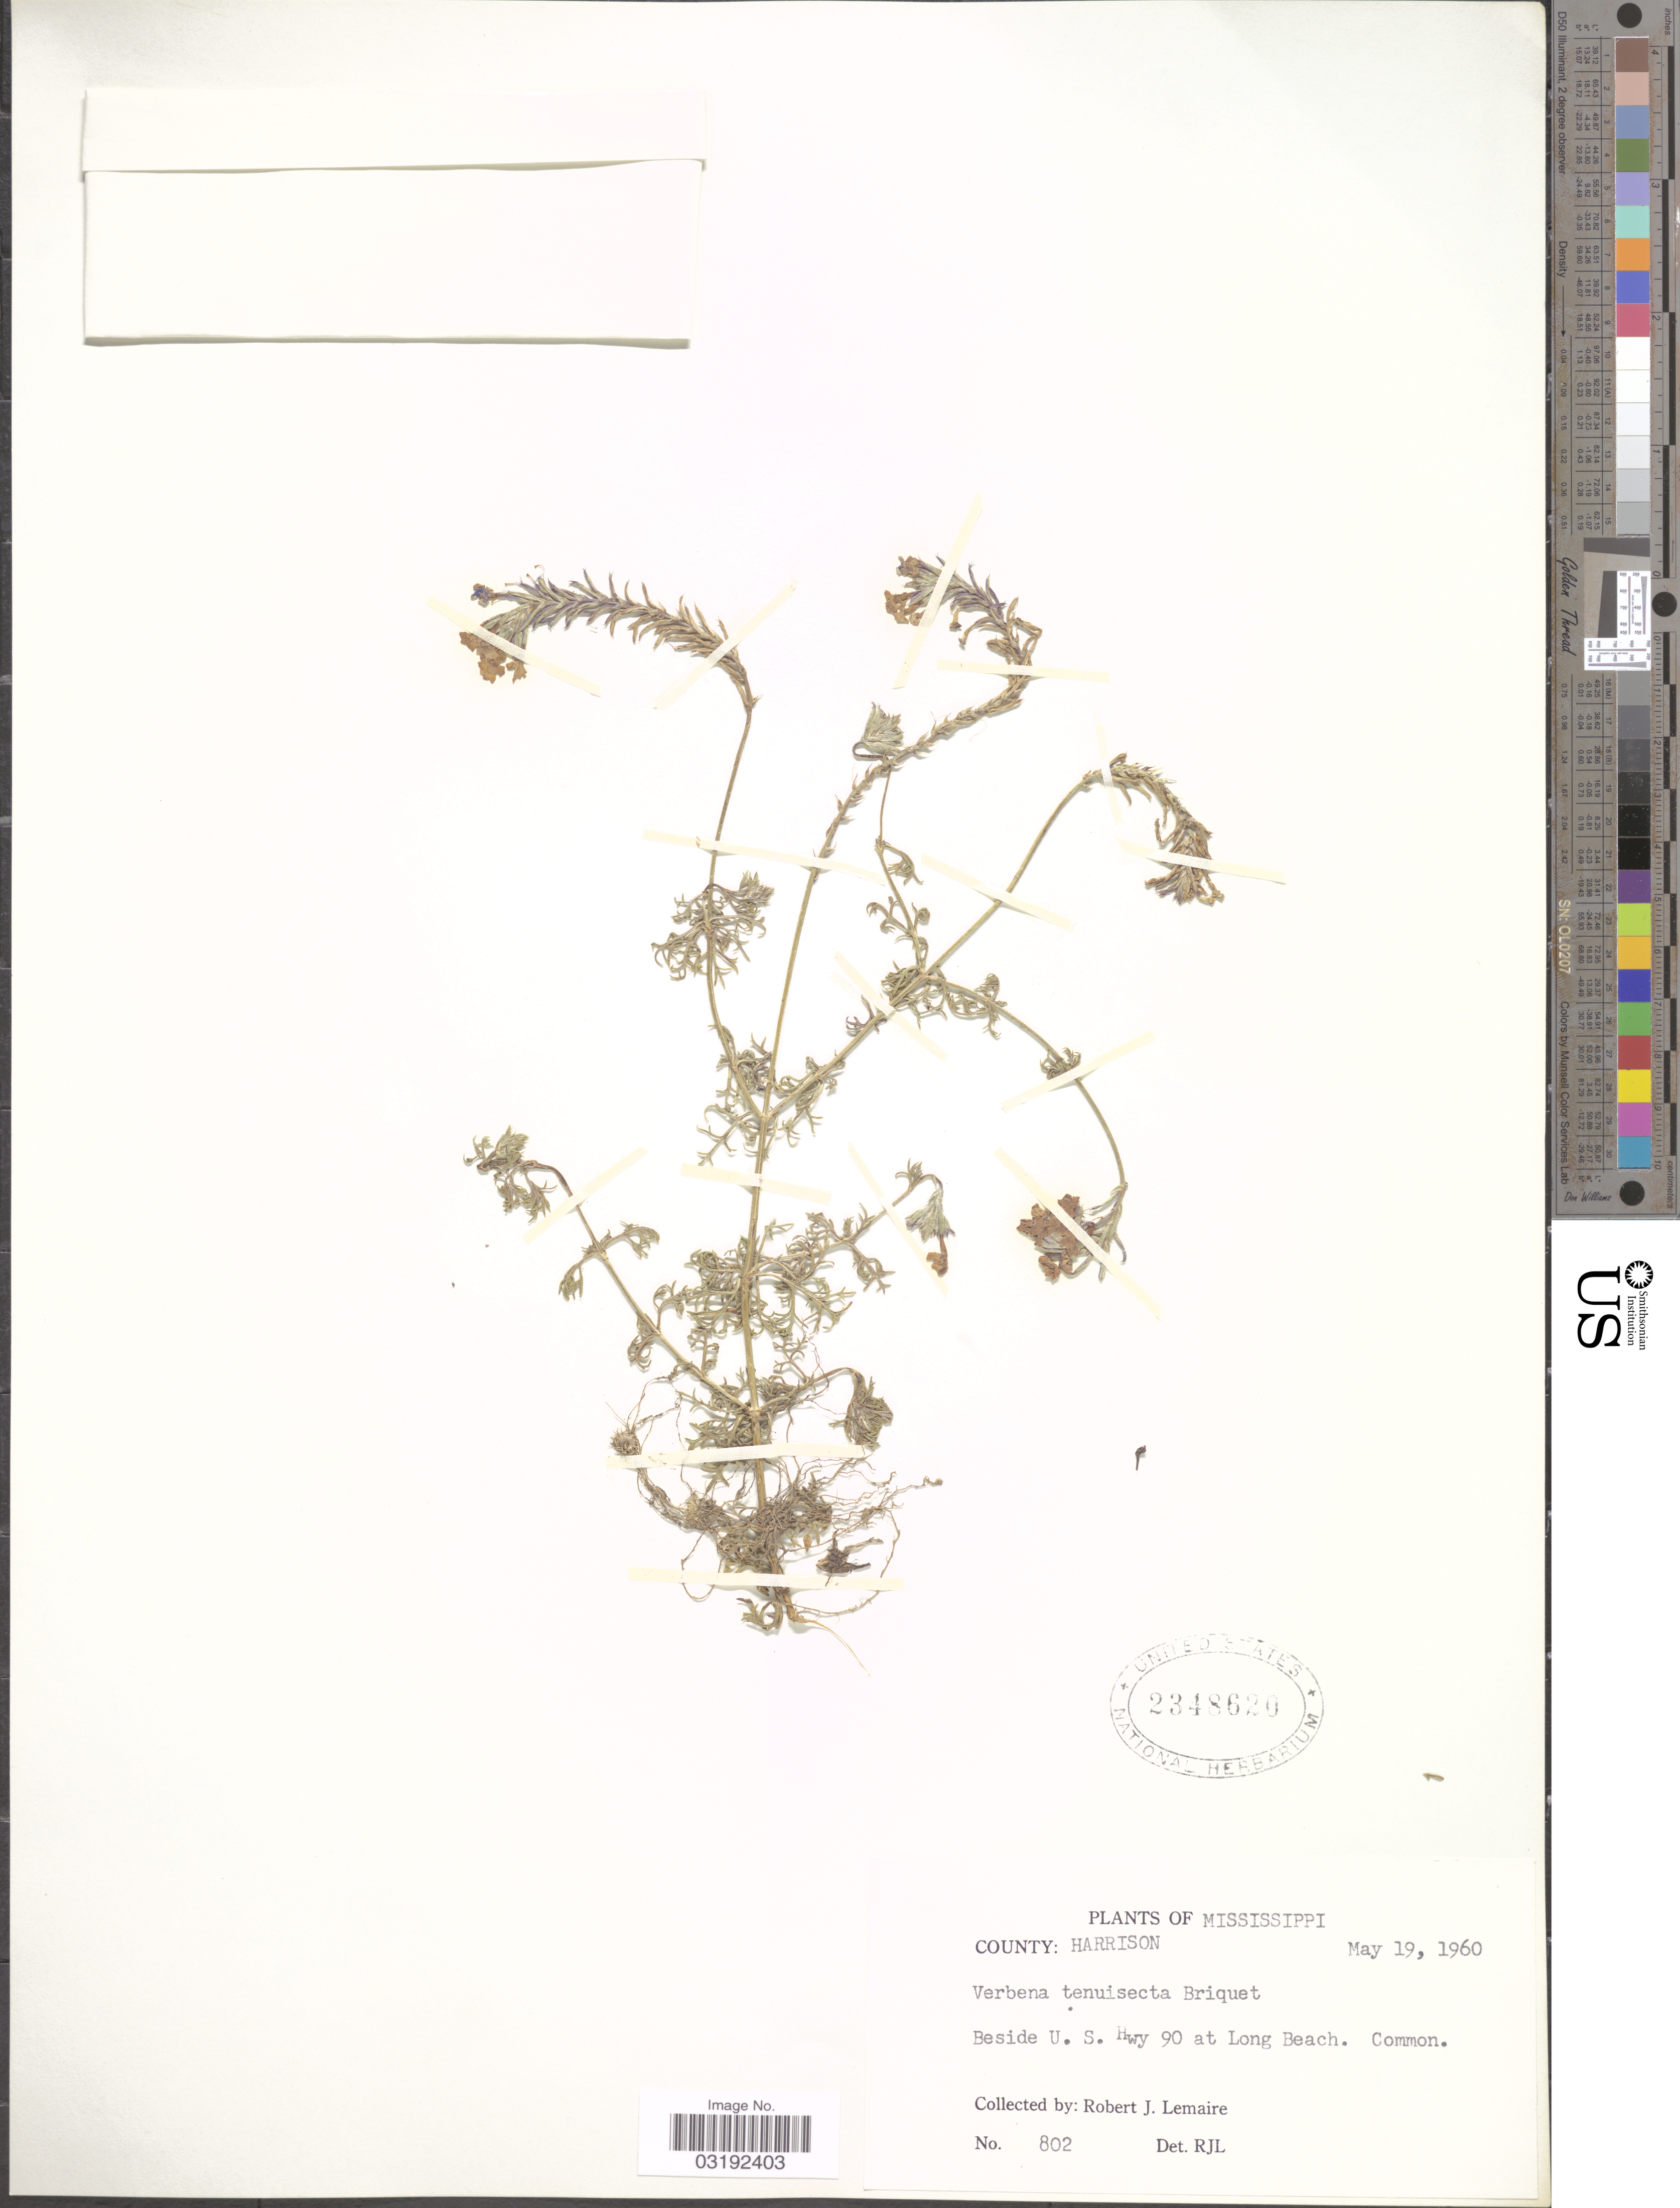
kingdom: Plantae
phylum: Tracheophyta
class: Magnoliopsida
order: Lamiales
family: Verbenaceae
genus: Verbena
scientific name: Verbena tenuisecta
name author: Briq.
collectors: R. J. Lemaire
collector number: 802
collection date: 1960-05-19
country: United States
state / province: Mississippi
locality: County: Harrison, Beside U.S. Hwy 90 at Long Beach.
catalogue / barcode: US 2348620